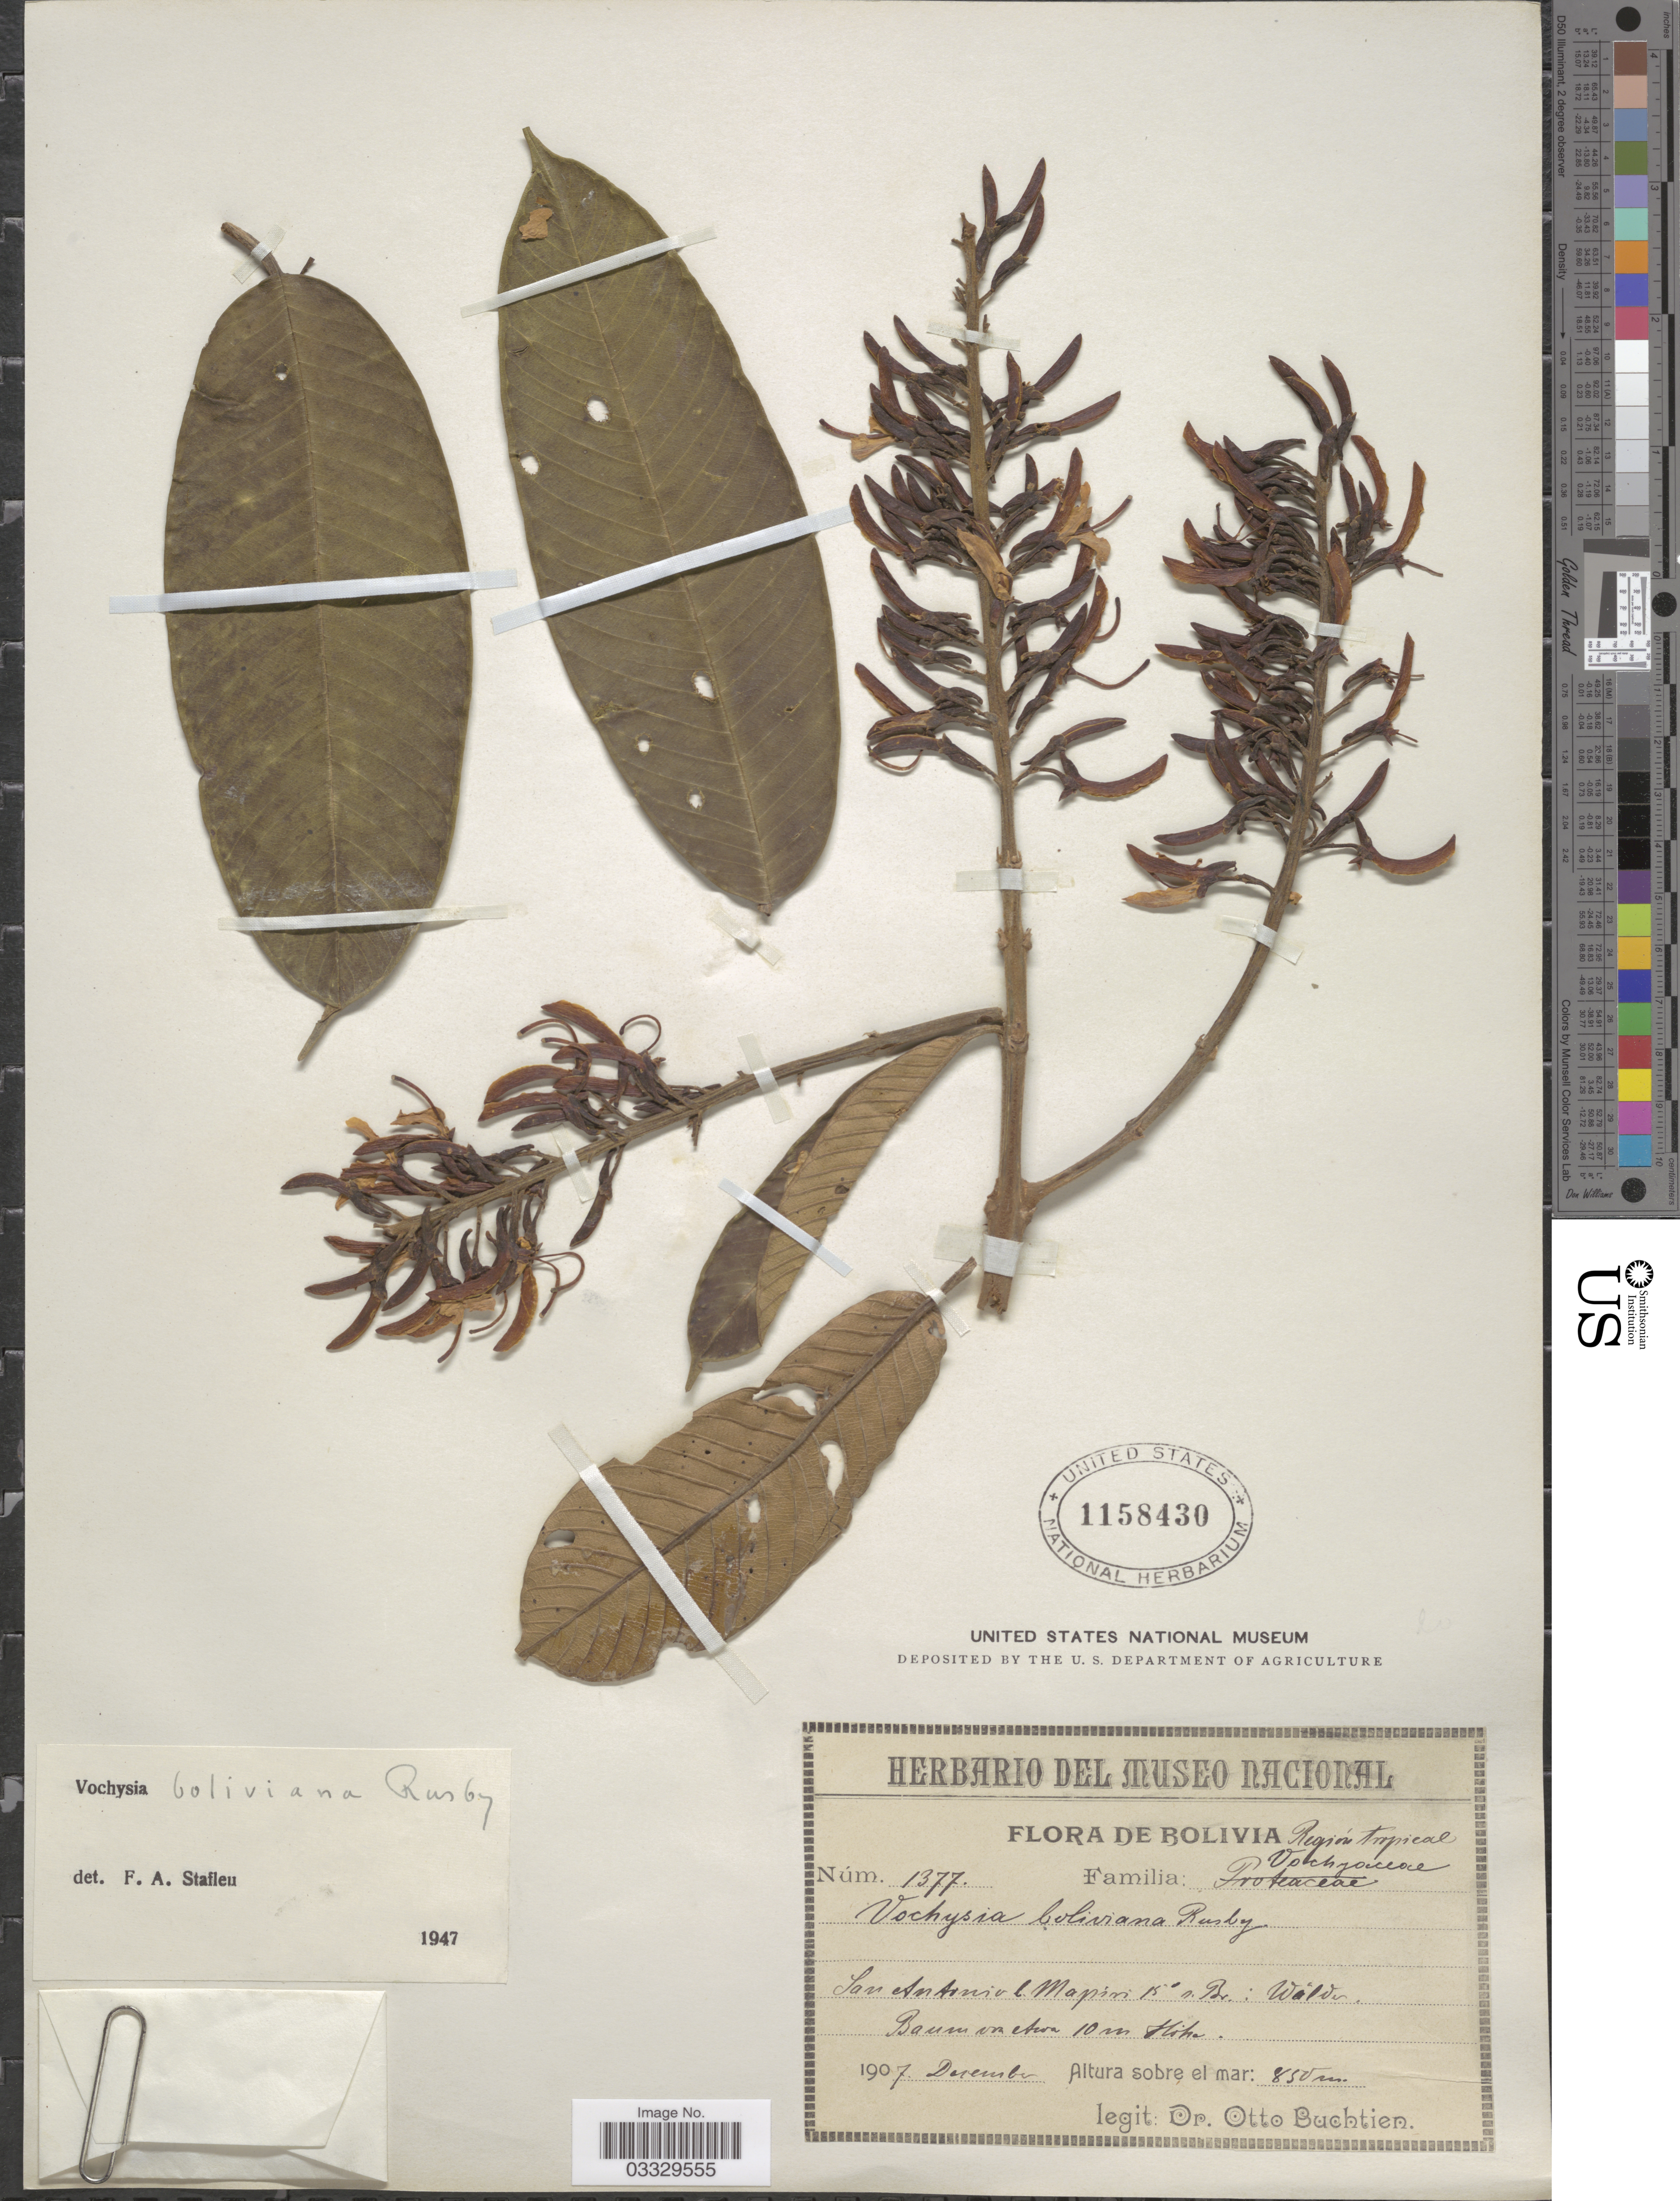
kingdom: Plantae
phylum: Tracheophyta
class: Magnoliopsida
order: Myrtales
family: Vochysiaceae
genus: Vochysia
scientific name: Vochysia boliviana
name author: Rusby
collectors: O. Buchtien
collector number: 1377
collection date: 1907-12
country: Bolivia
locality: Región tropical. San Antonio b. Mapiri 15º s.Br.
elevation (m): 850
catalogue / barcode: US 1158430